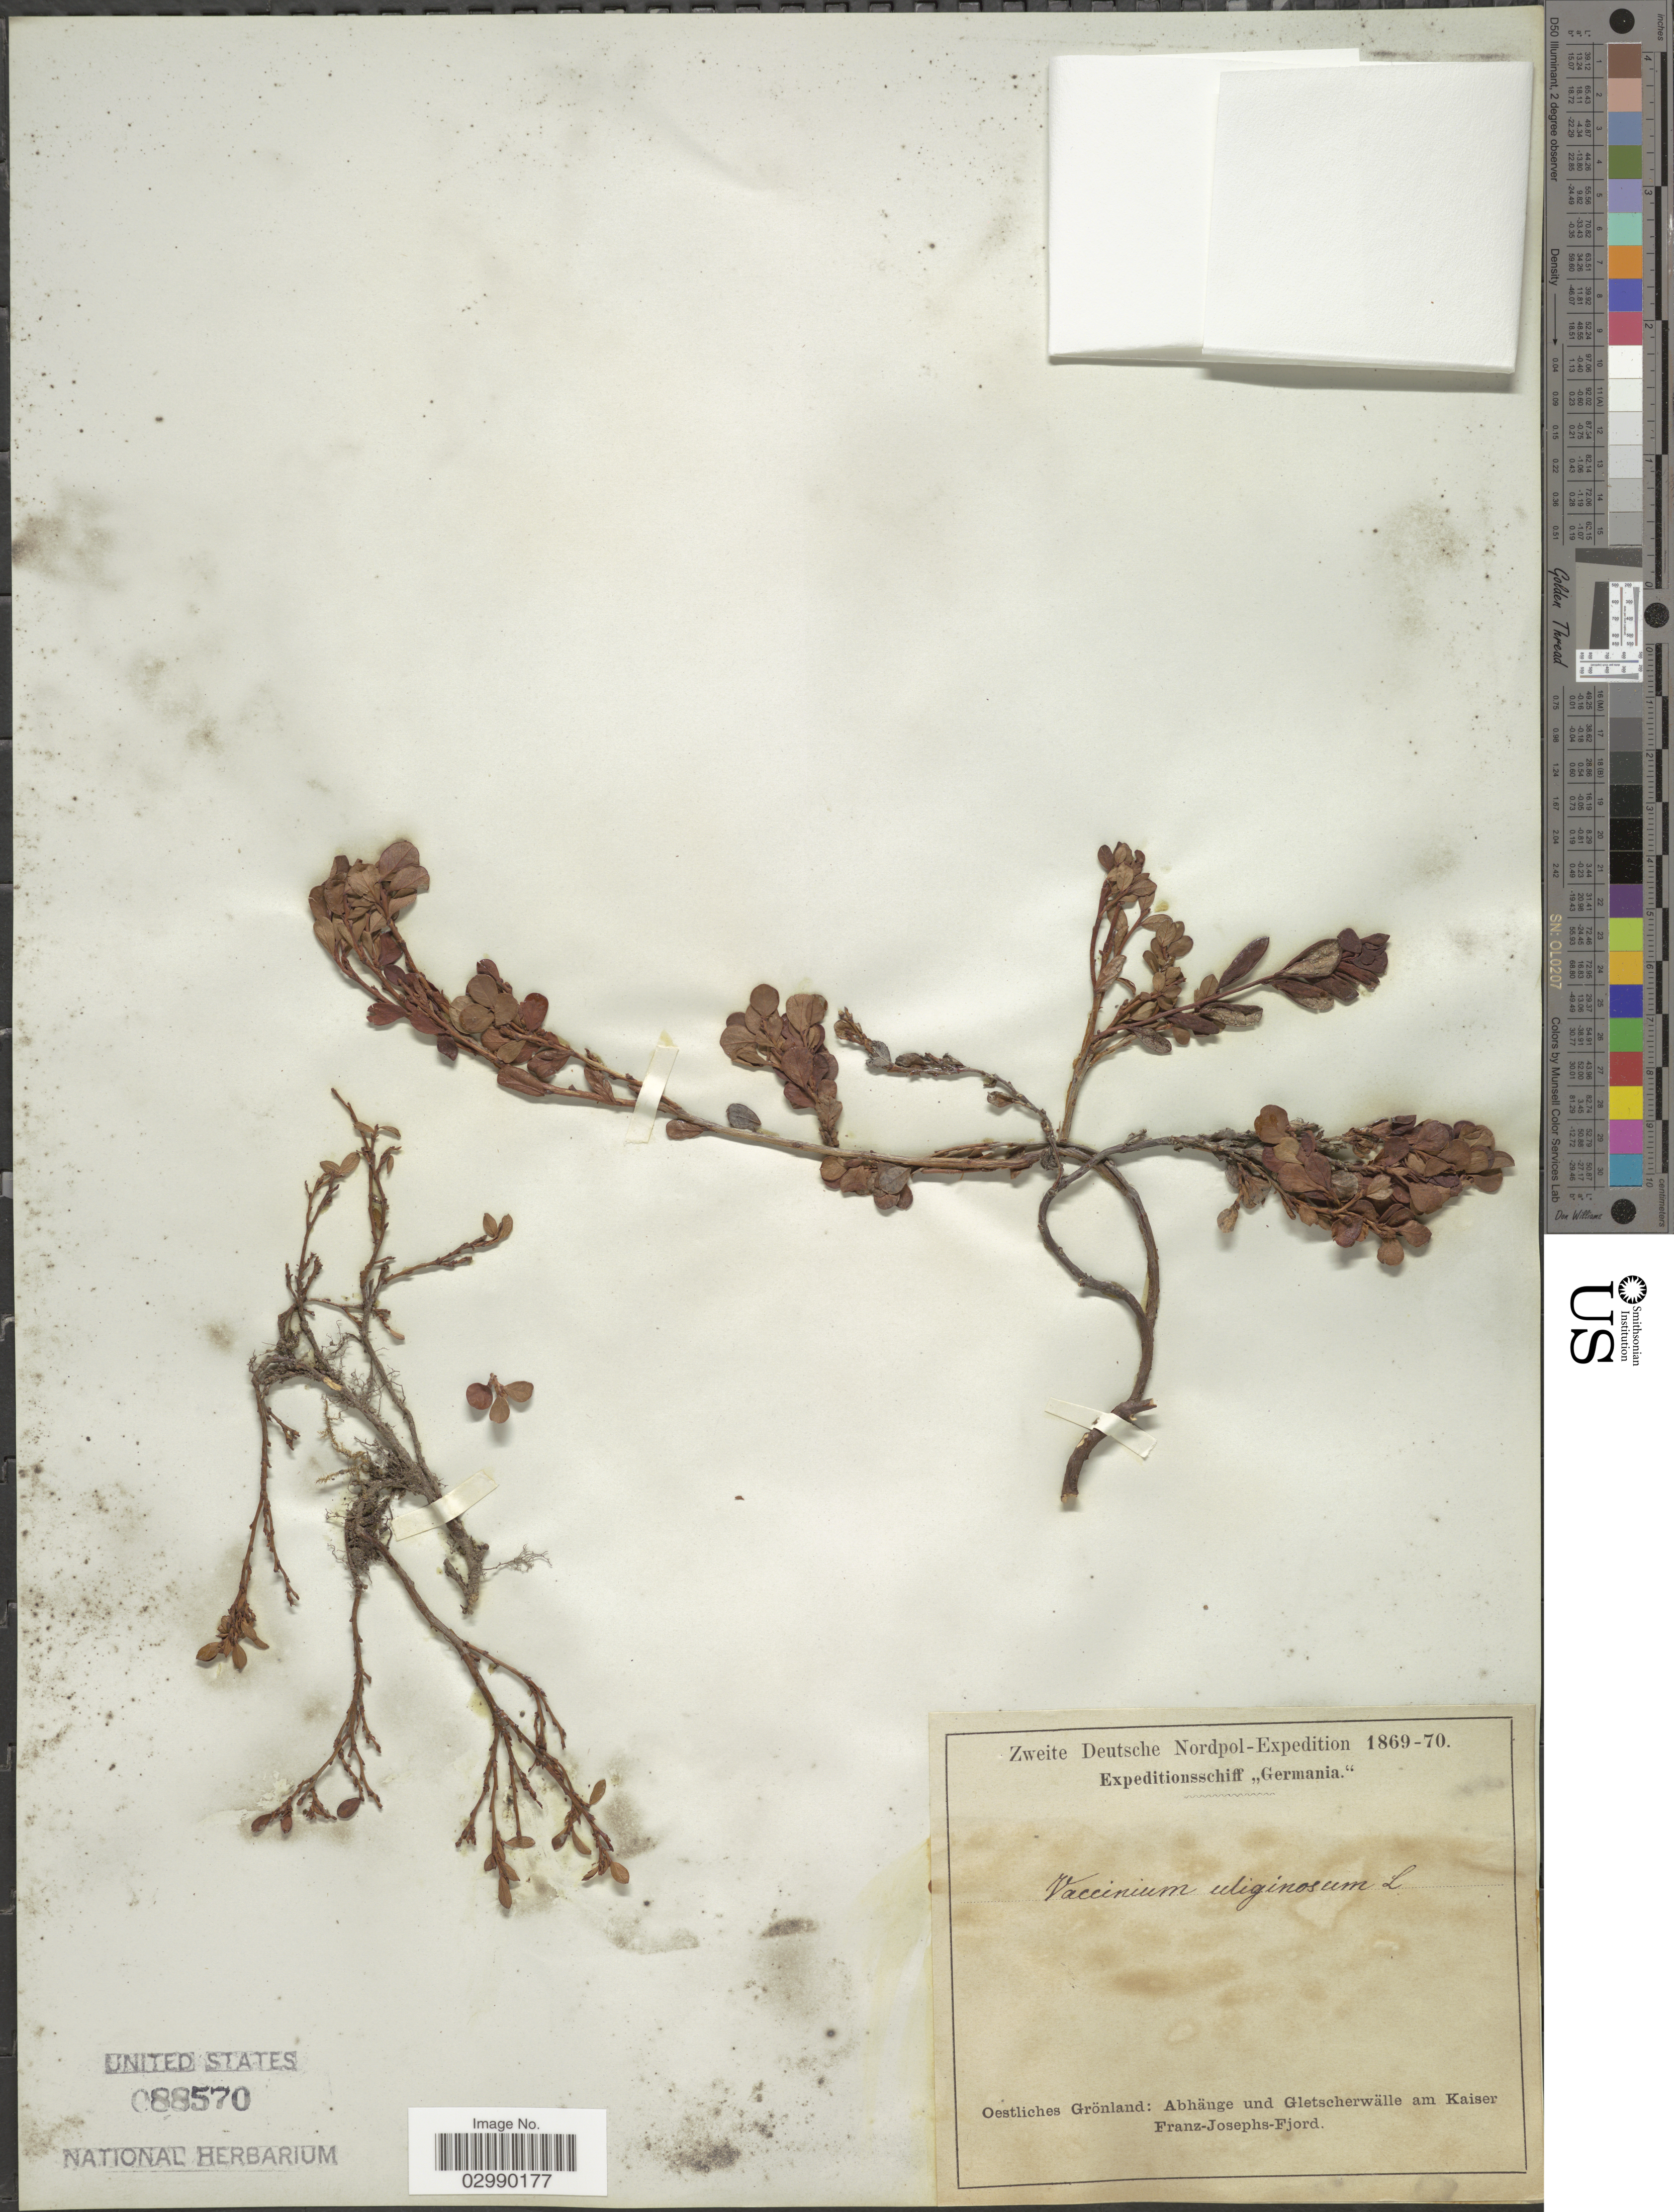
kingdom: Plantae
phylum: Tracheophyta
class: Magnoliopsida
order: Ericales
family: Ericaceae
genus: Vaccinium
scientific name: Vaccinium uliginosum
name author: L.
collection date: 1869/1870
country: Germany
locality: Oestliches Grönland: Abhänge und Gletscherwälle am Kaiser Franz-Jospehs-Fjord.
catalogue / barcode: US 88570